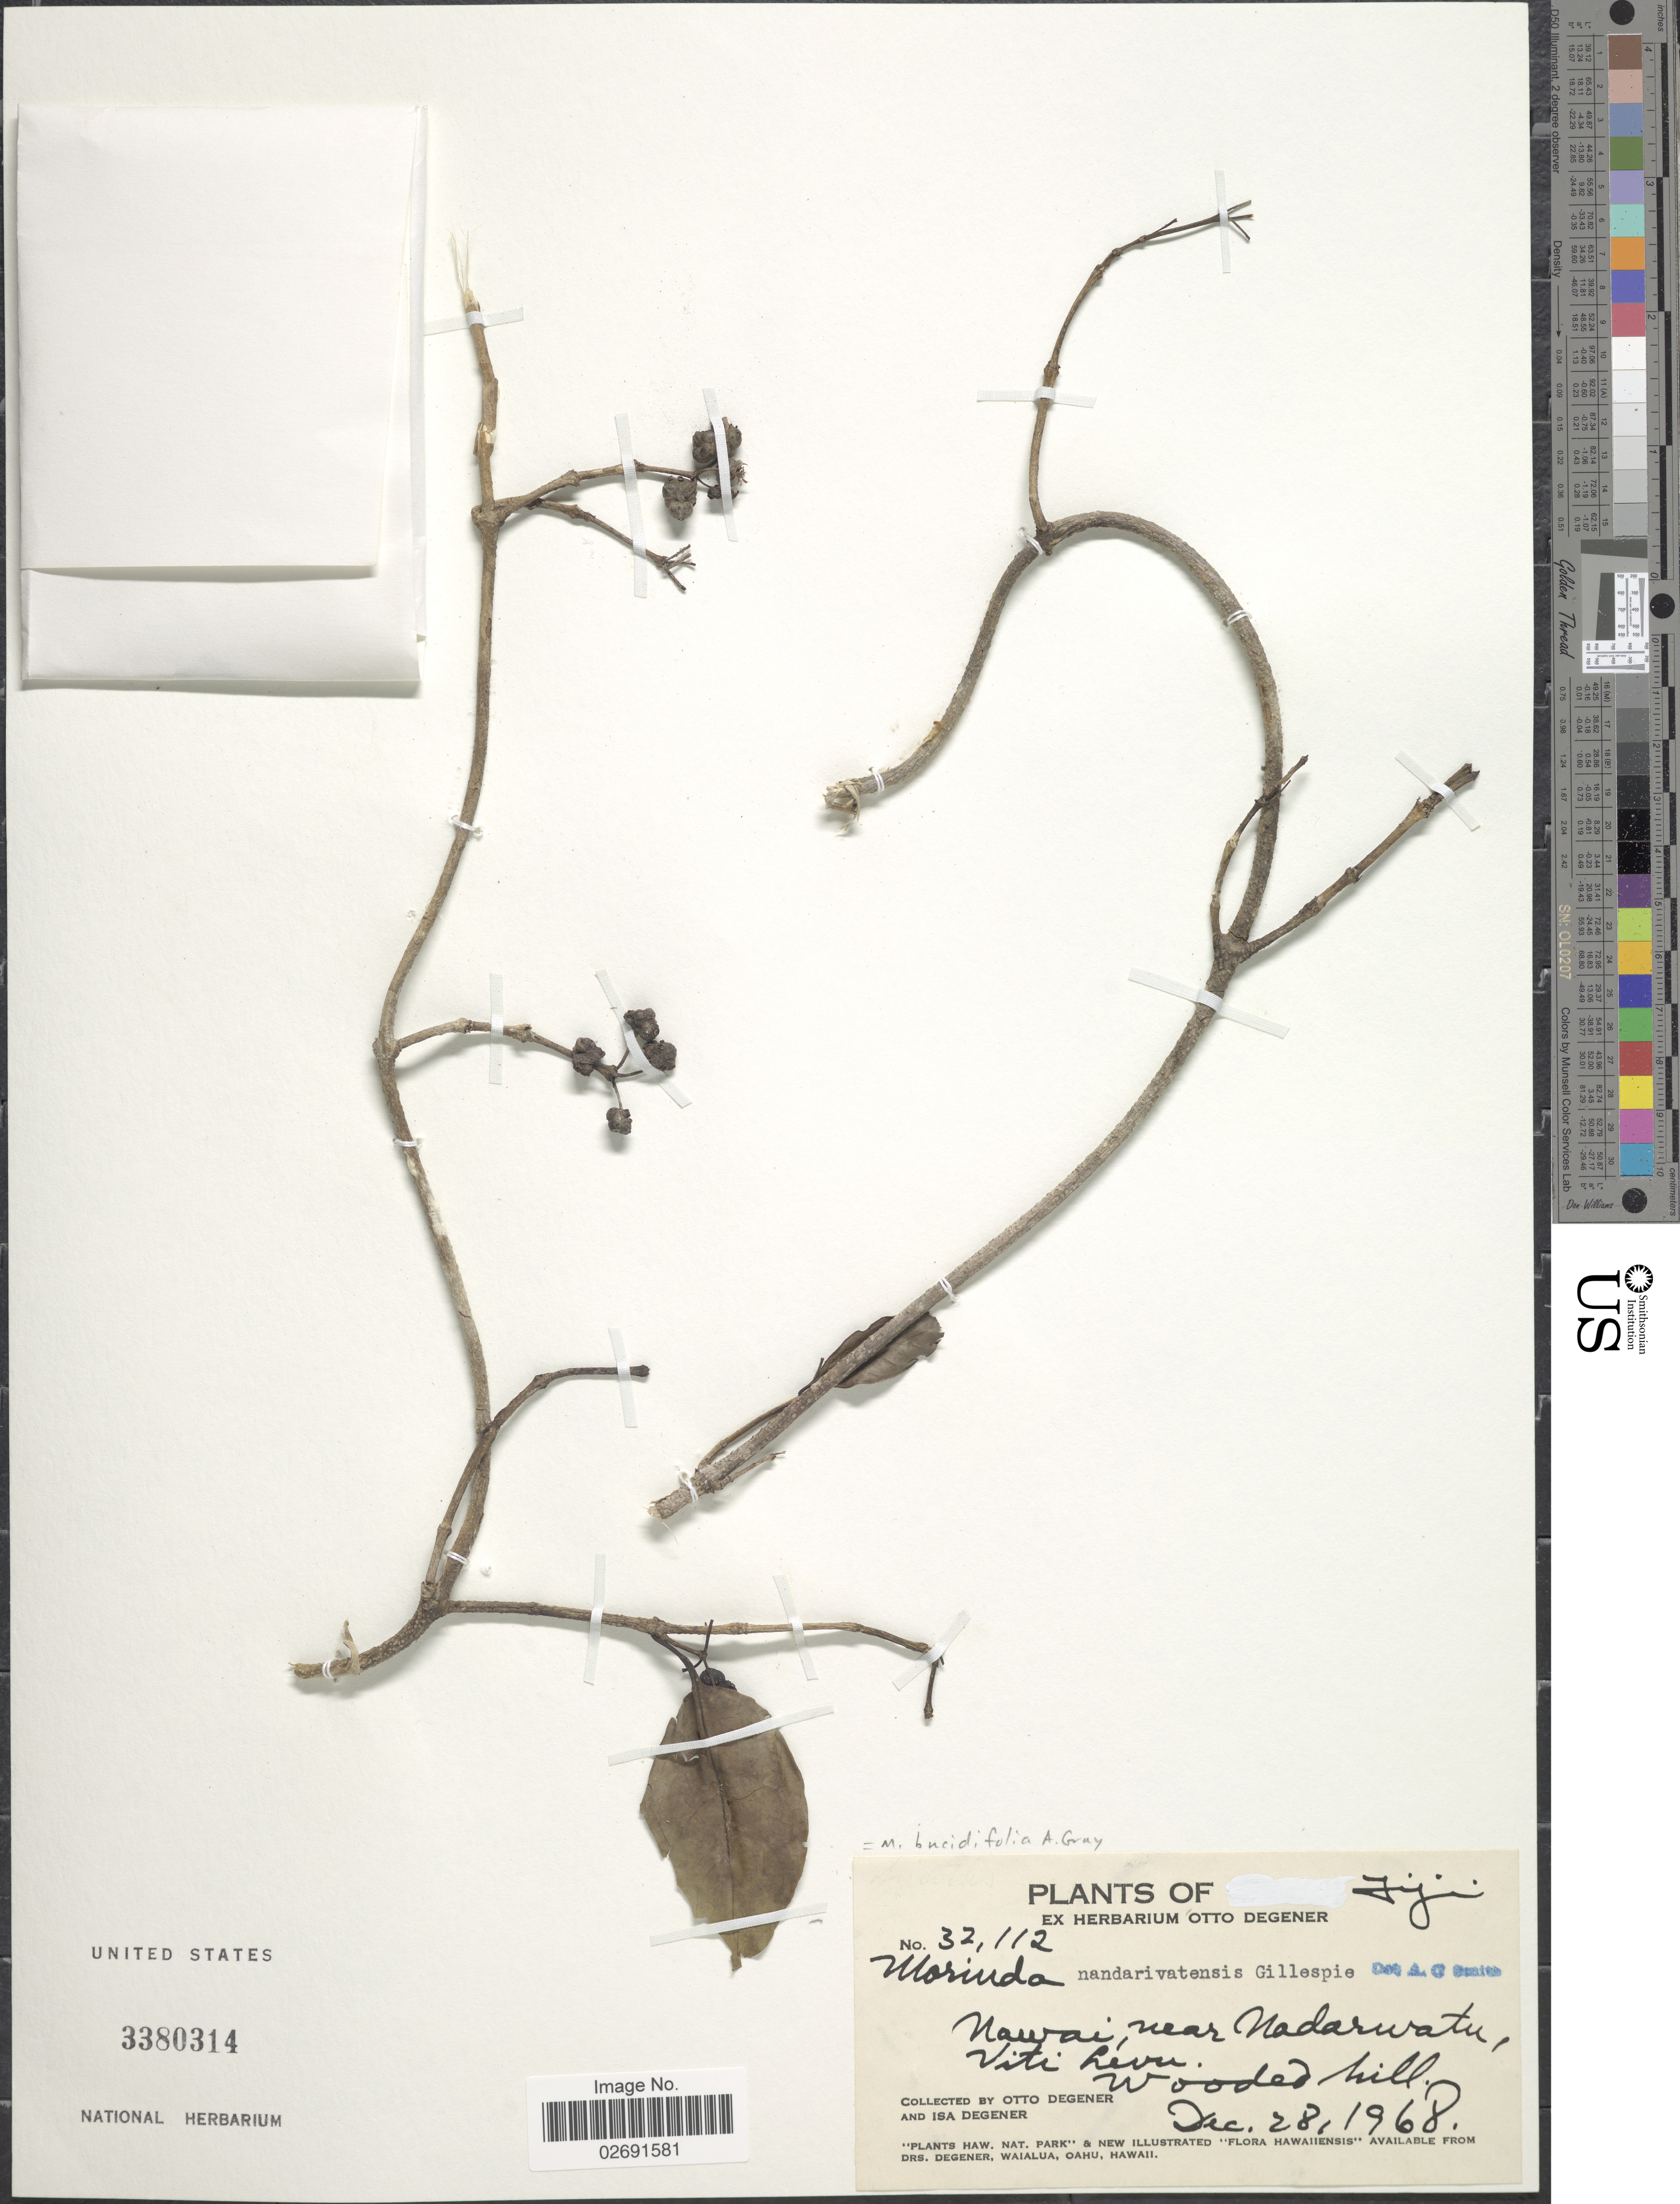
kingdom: Plantae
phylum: Tracheophyta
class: Magnoliopsida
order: Gentianales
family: Rubiaceae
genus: Gynochthodes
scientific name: Gynochthodes bucidifolia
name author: (A. Gray) Razafim. & B. Bremer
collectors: O. Degener & I. Degener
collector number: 32112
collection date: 1968-12-28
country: Fiji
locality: Nawai, near Nadarwatu, Viti Levu, wooded hill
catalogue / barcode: US 3380314